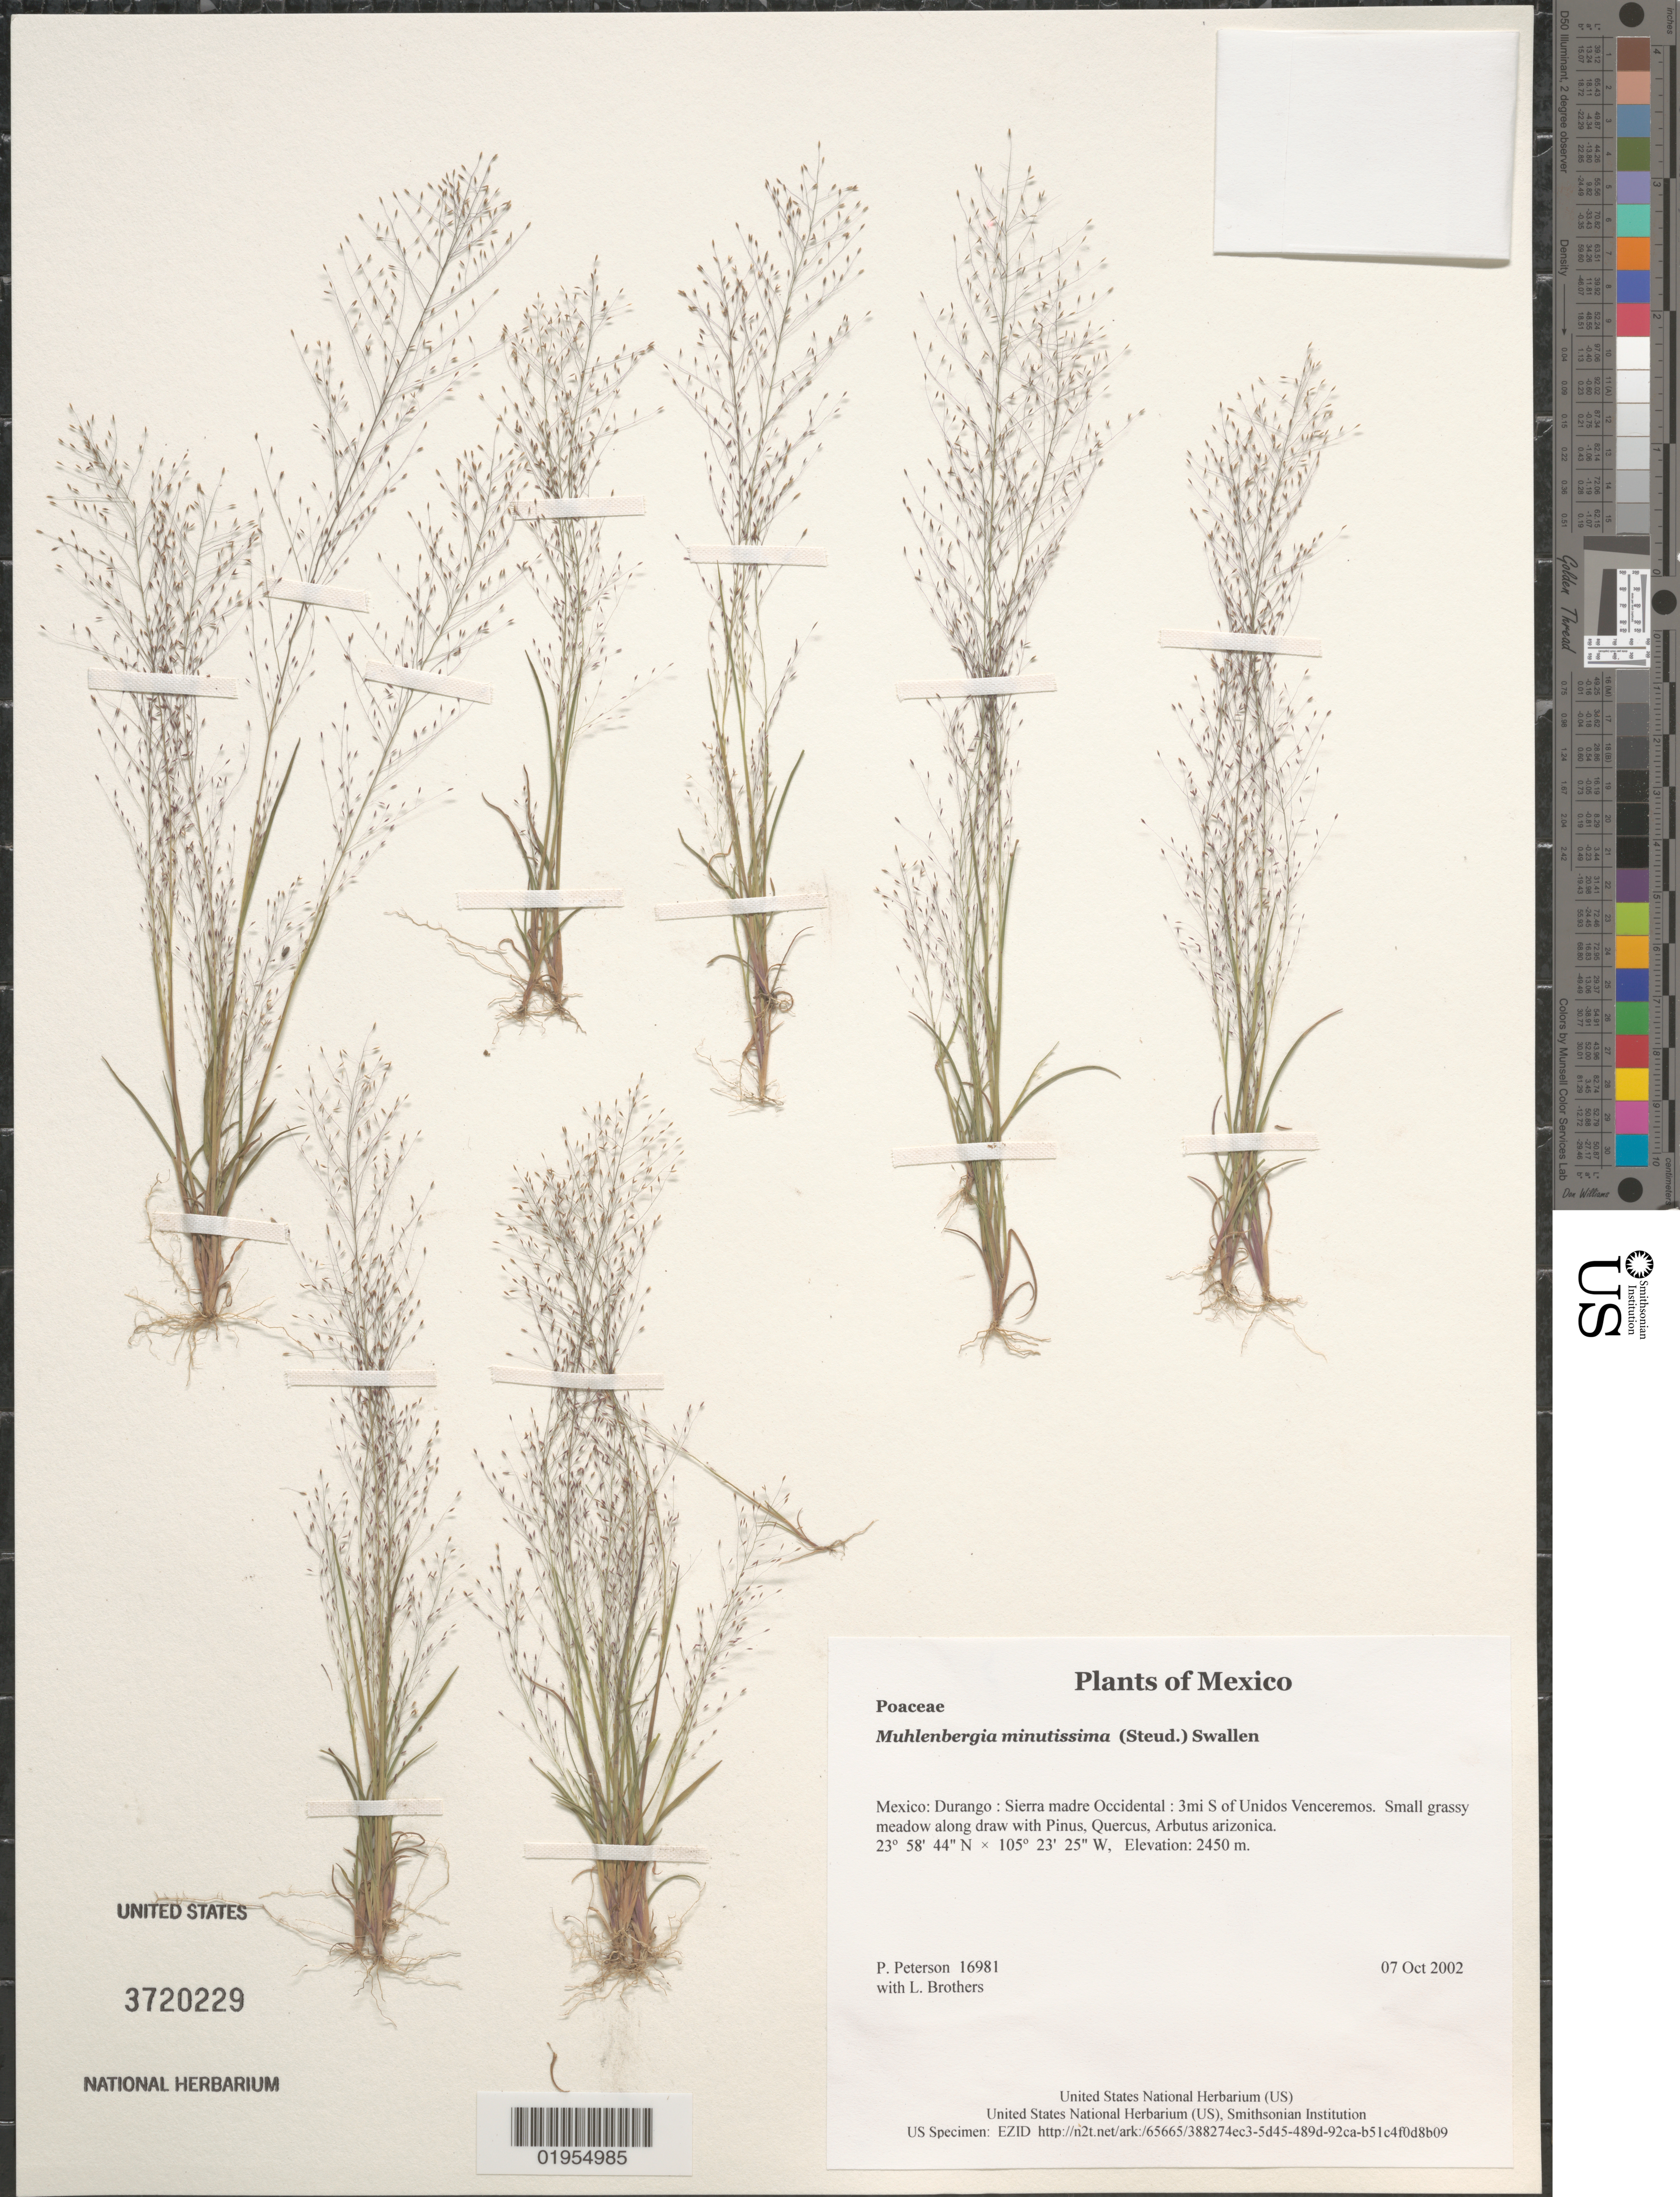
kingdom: Plantae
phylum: Tracheophyta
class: Liliopsida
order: Poales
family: Poaceae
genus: Muhlenbergia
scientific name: Muhlenbergia minutissima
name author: (Steud.) Swallen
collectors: P. M. Peterson & L. E. Brothers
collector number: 16981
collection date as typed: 07 Oct 2002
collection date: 2002-10-07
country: Mexico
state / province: Durango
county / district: Sierra madre Occidental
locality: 3mi S of Unidos Venceremos. Small grassy meadow along draw with Pinus, Quercus, Arbutus arizonica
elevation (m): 2450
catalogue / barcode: US 3720229